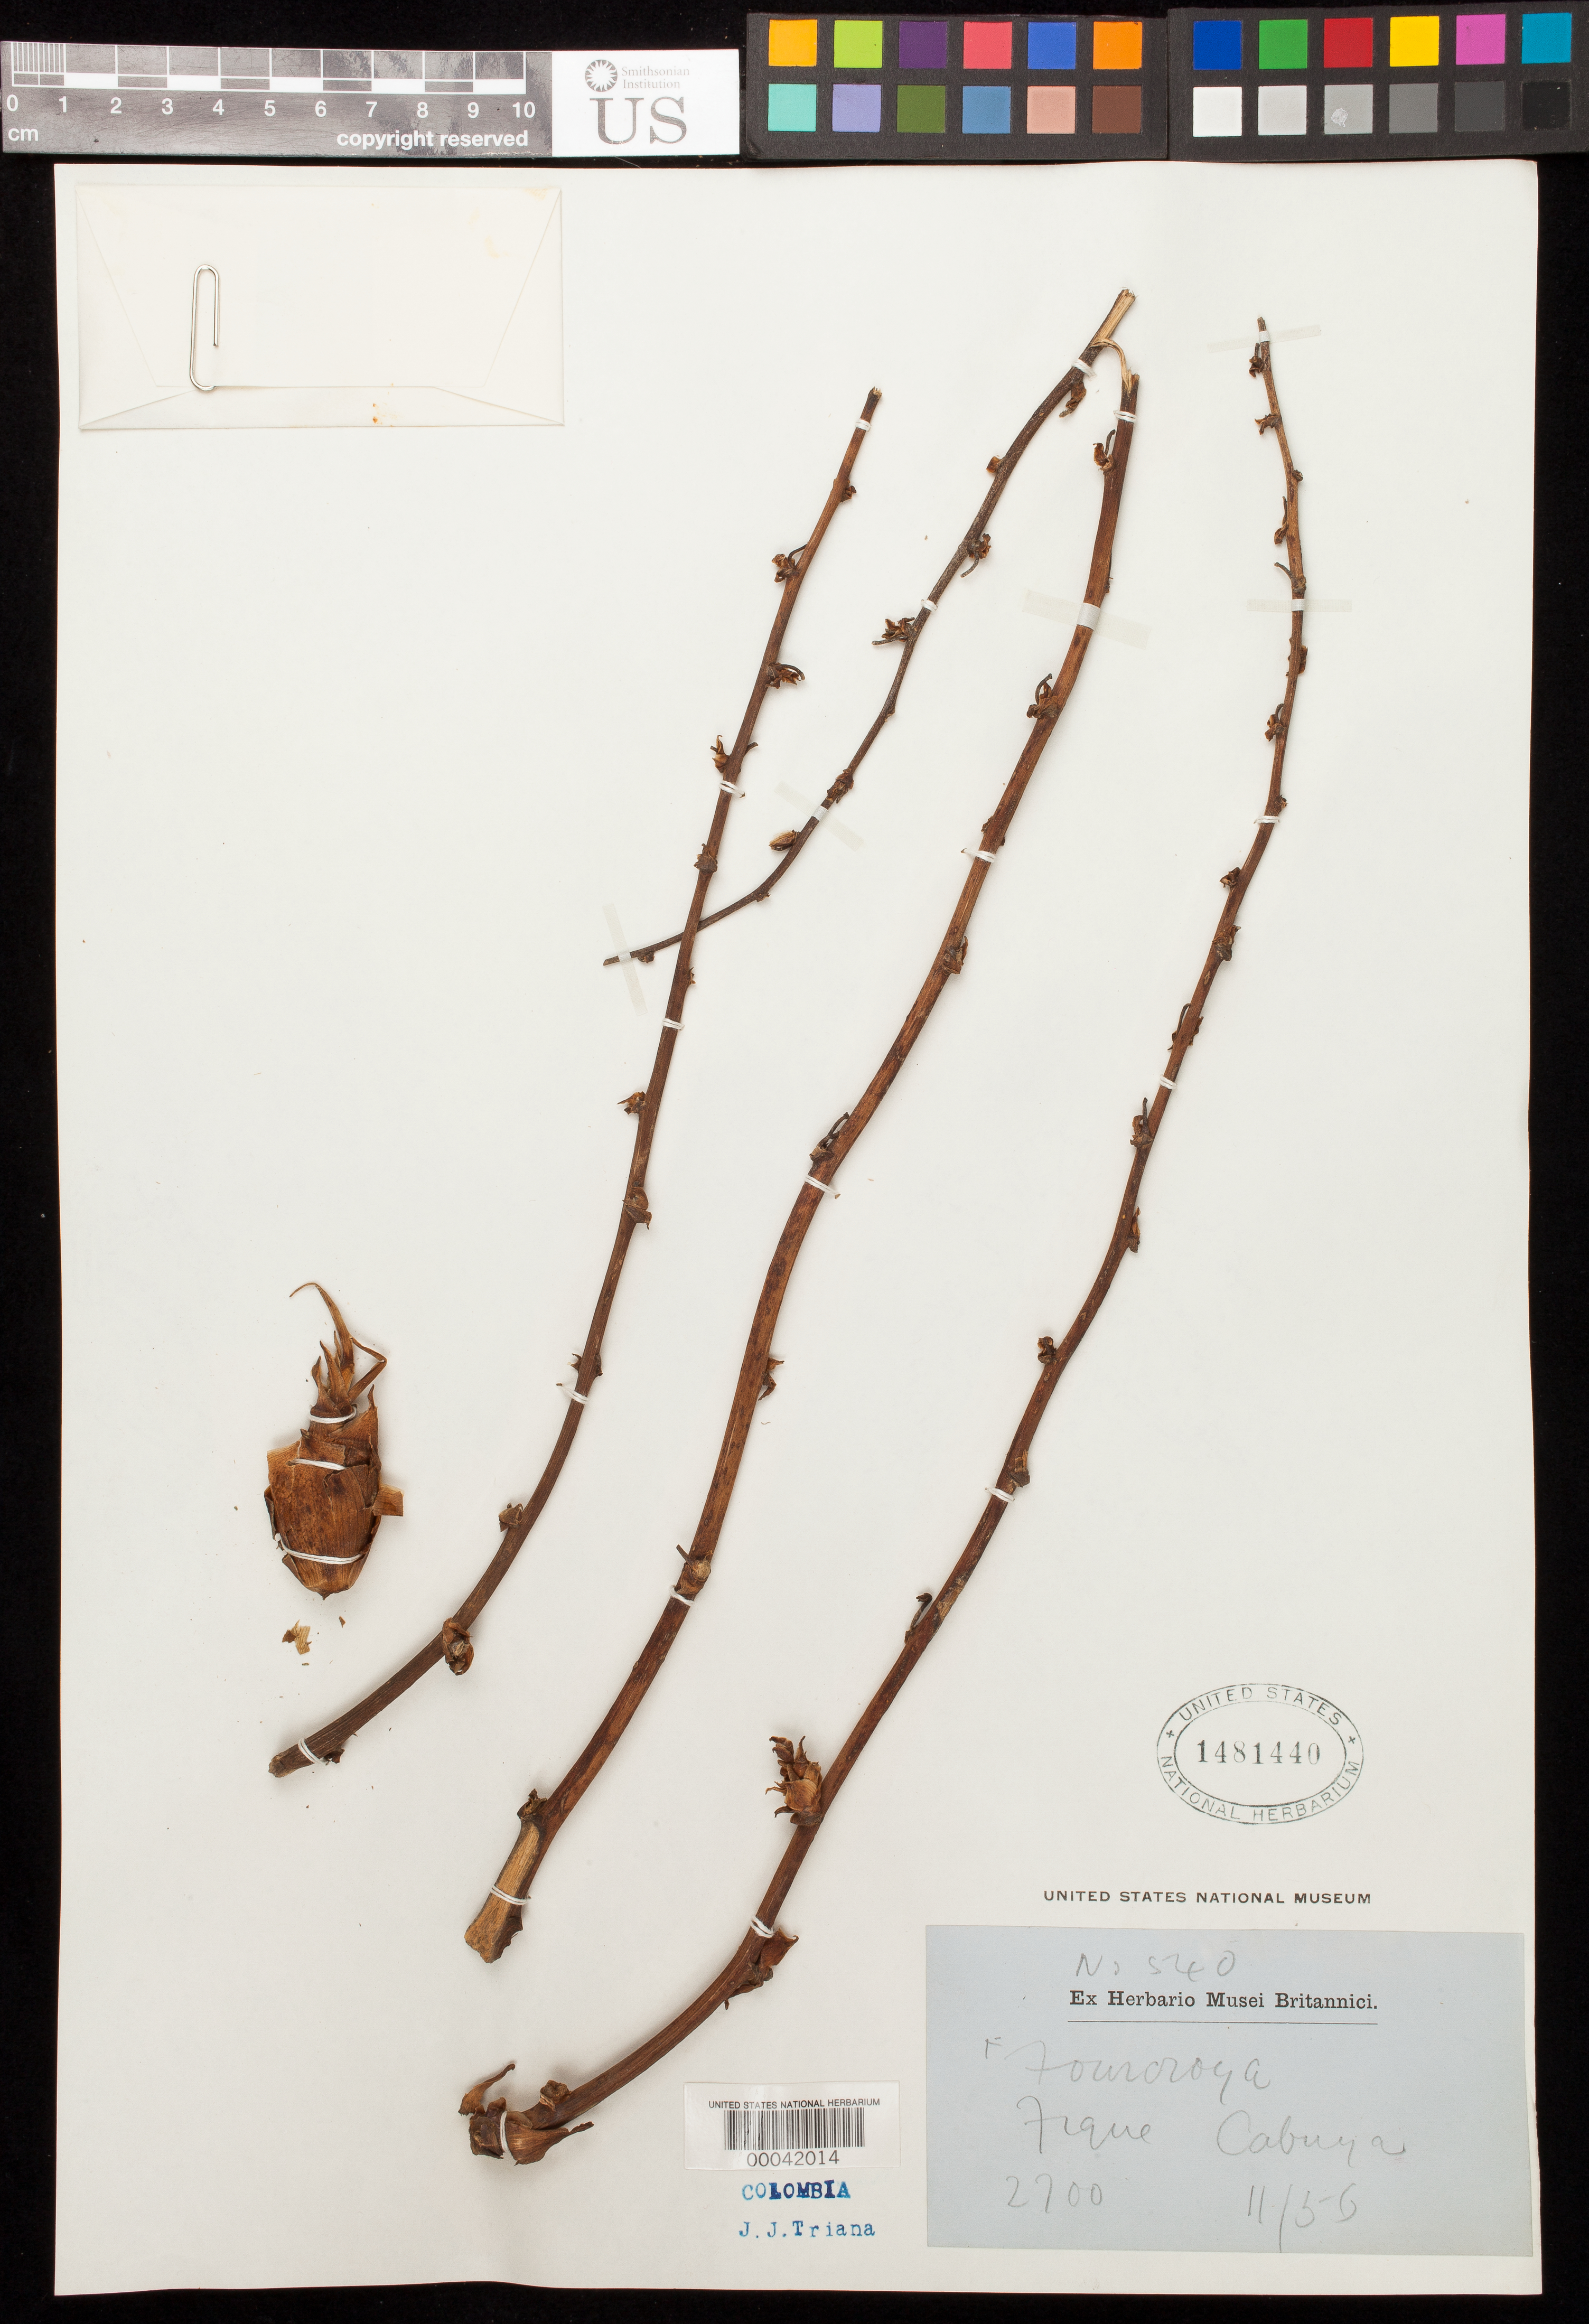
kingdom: Plantae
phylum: Tracheophyta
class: Liliopsida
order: Asparagales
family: Asparagaceae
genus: Furcraea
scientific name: Furcraea sp.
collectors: J. J. Triana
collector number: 2700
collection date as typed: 1856 or 11 -- 1856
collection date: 1856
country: Colombia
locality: Cubuya, Fique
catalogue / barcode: US 1481440